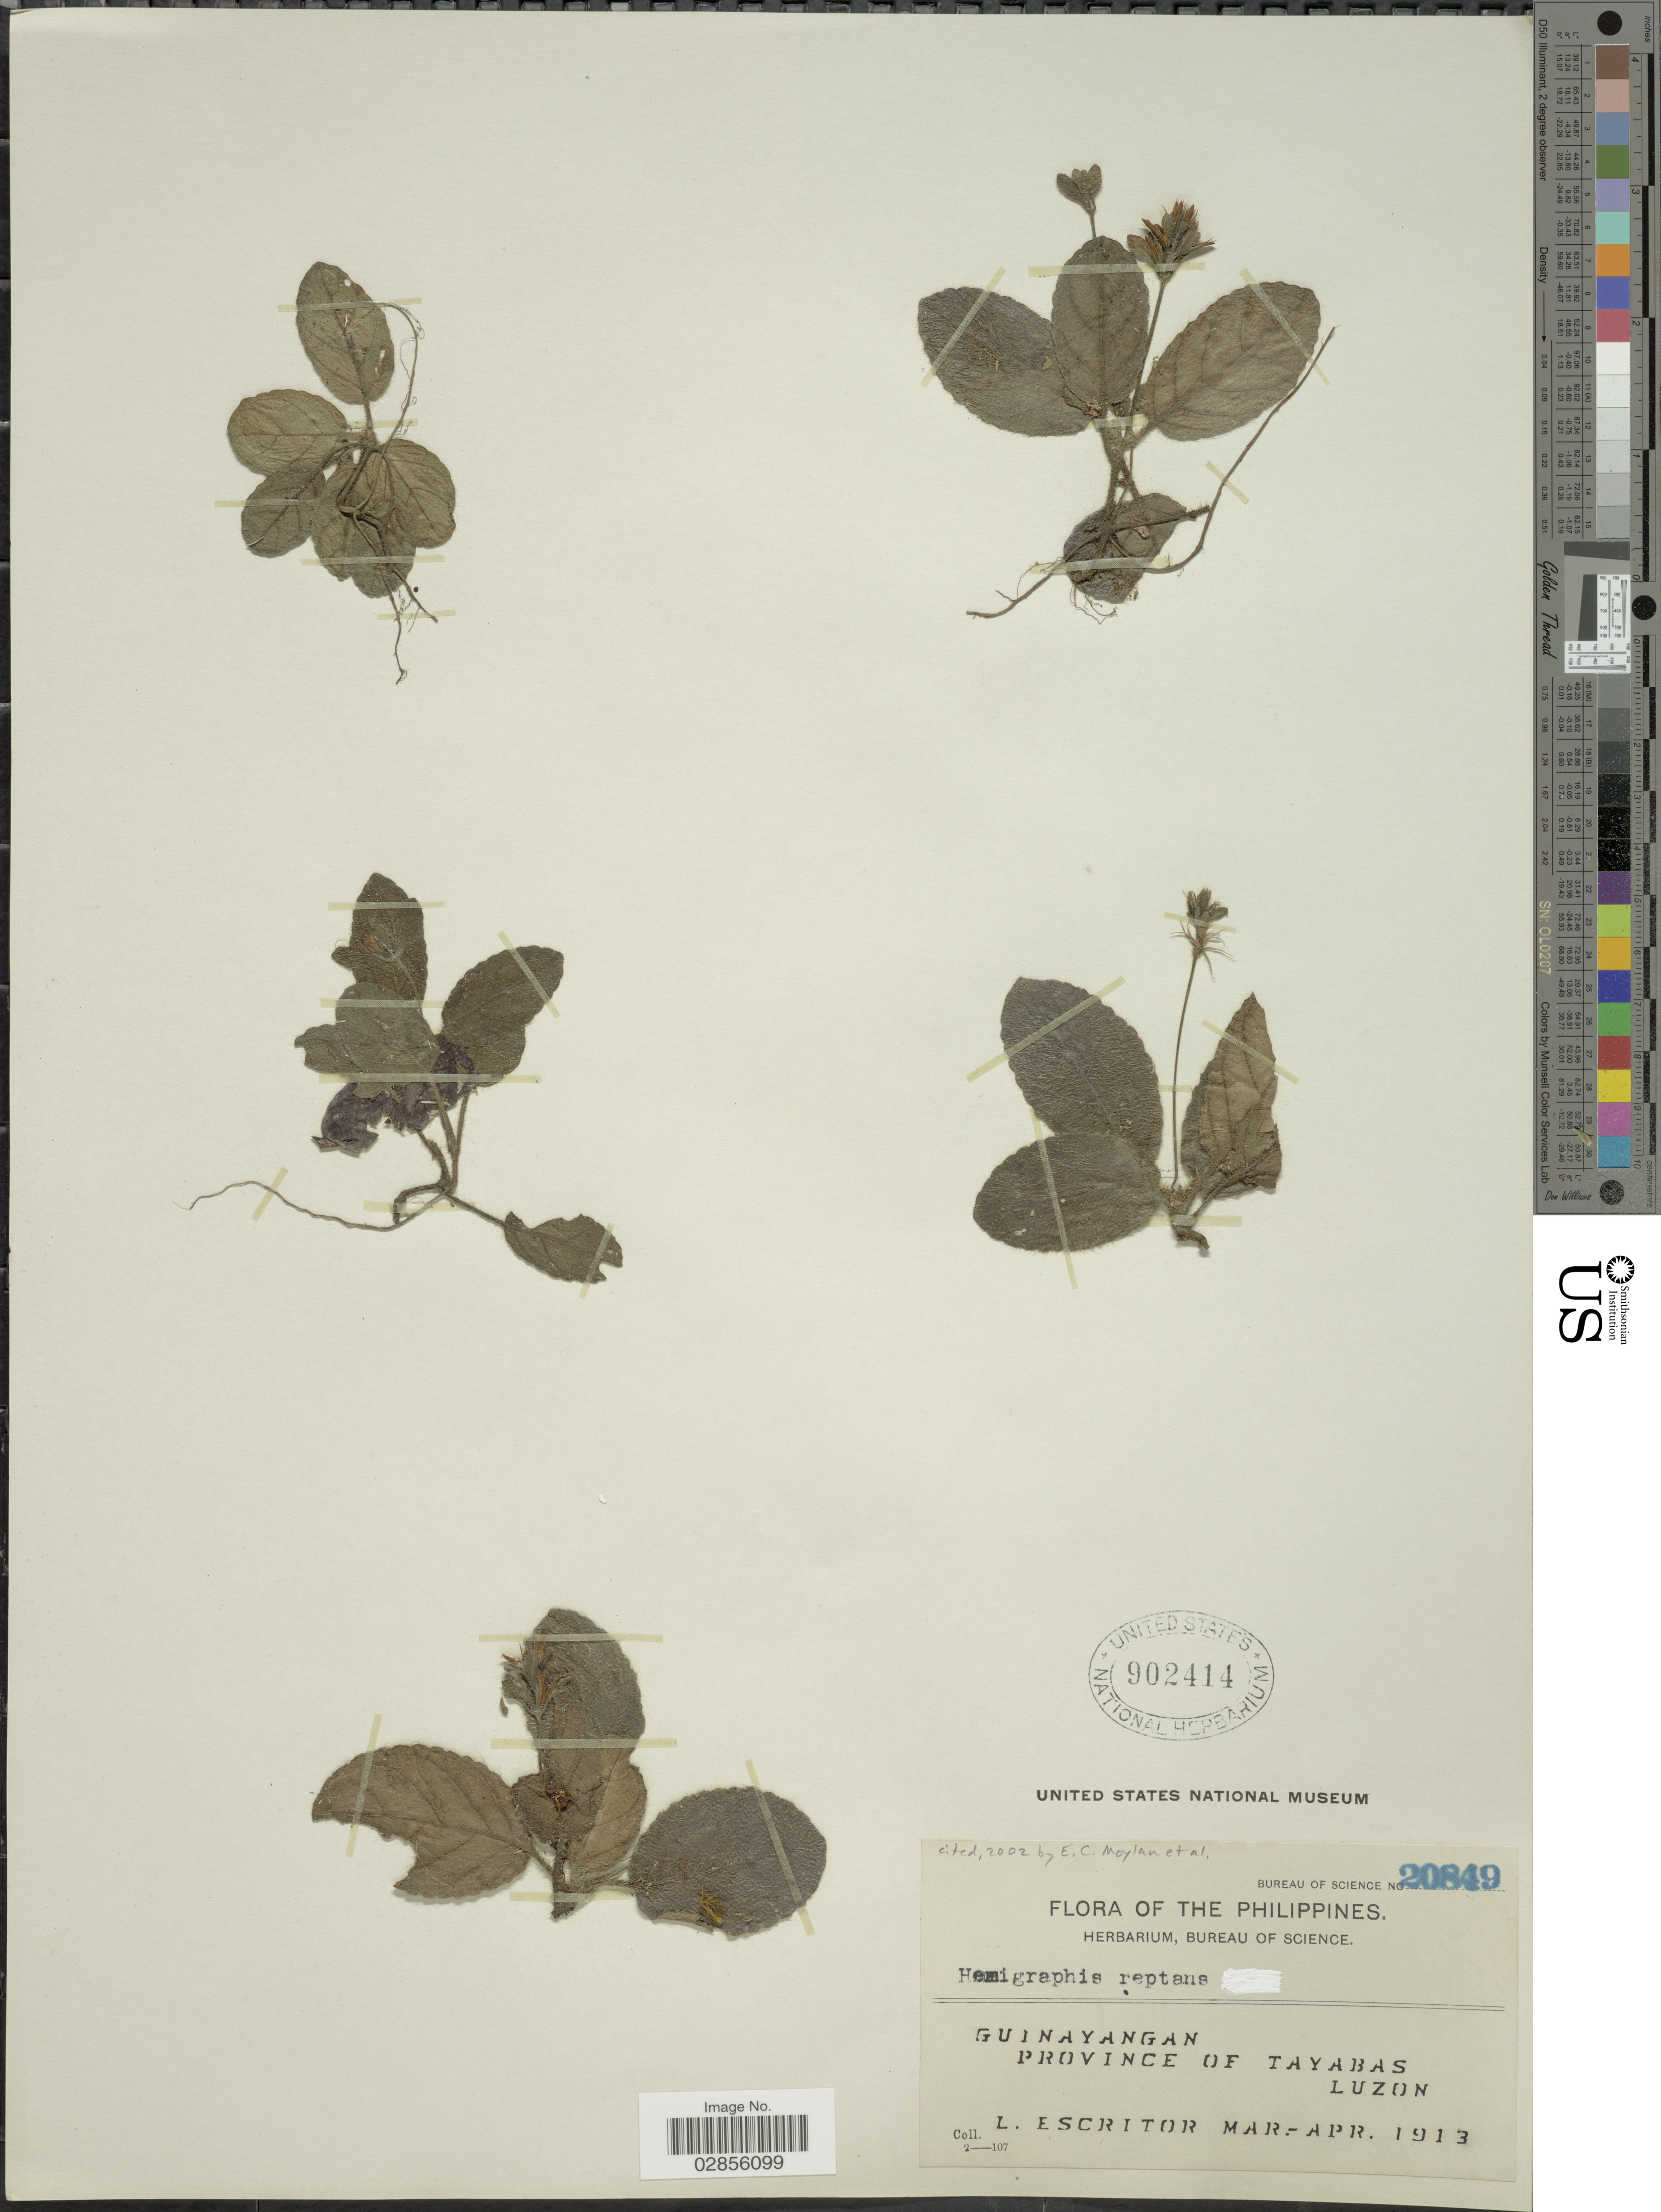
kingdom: Plantae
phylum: Tracheophyta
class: Magnoliopsida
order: Lamiales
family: Acanthaceae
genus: Hemigraphis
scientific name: Hemigraphis reptans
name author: (G. Forst.) T. Anderson ex Hemsl.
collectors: L. Escritor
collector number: Bureau of Science 20849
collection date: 1913-03/1913-04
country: Philippines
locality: Guinayangan. Province of Tayabas, Luzon.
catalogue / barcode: US 902414